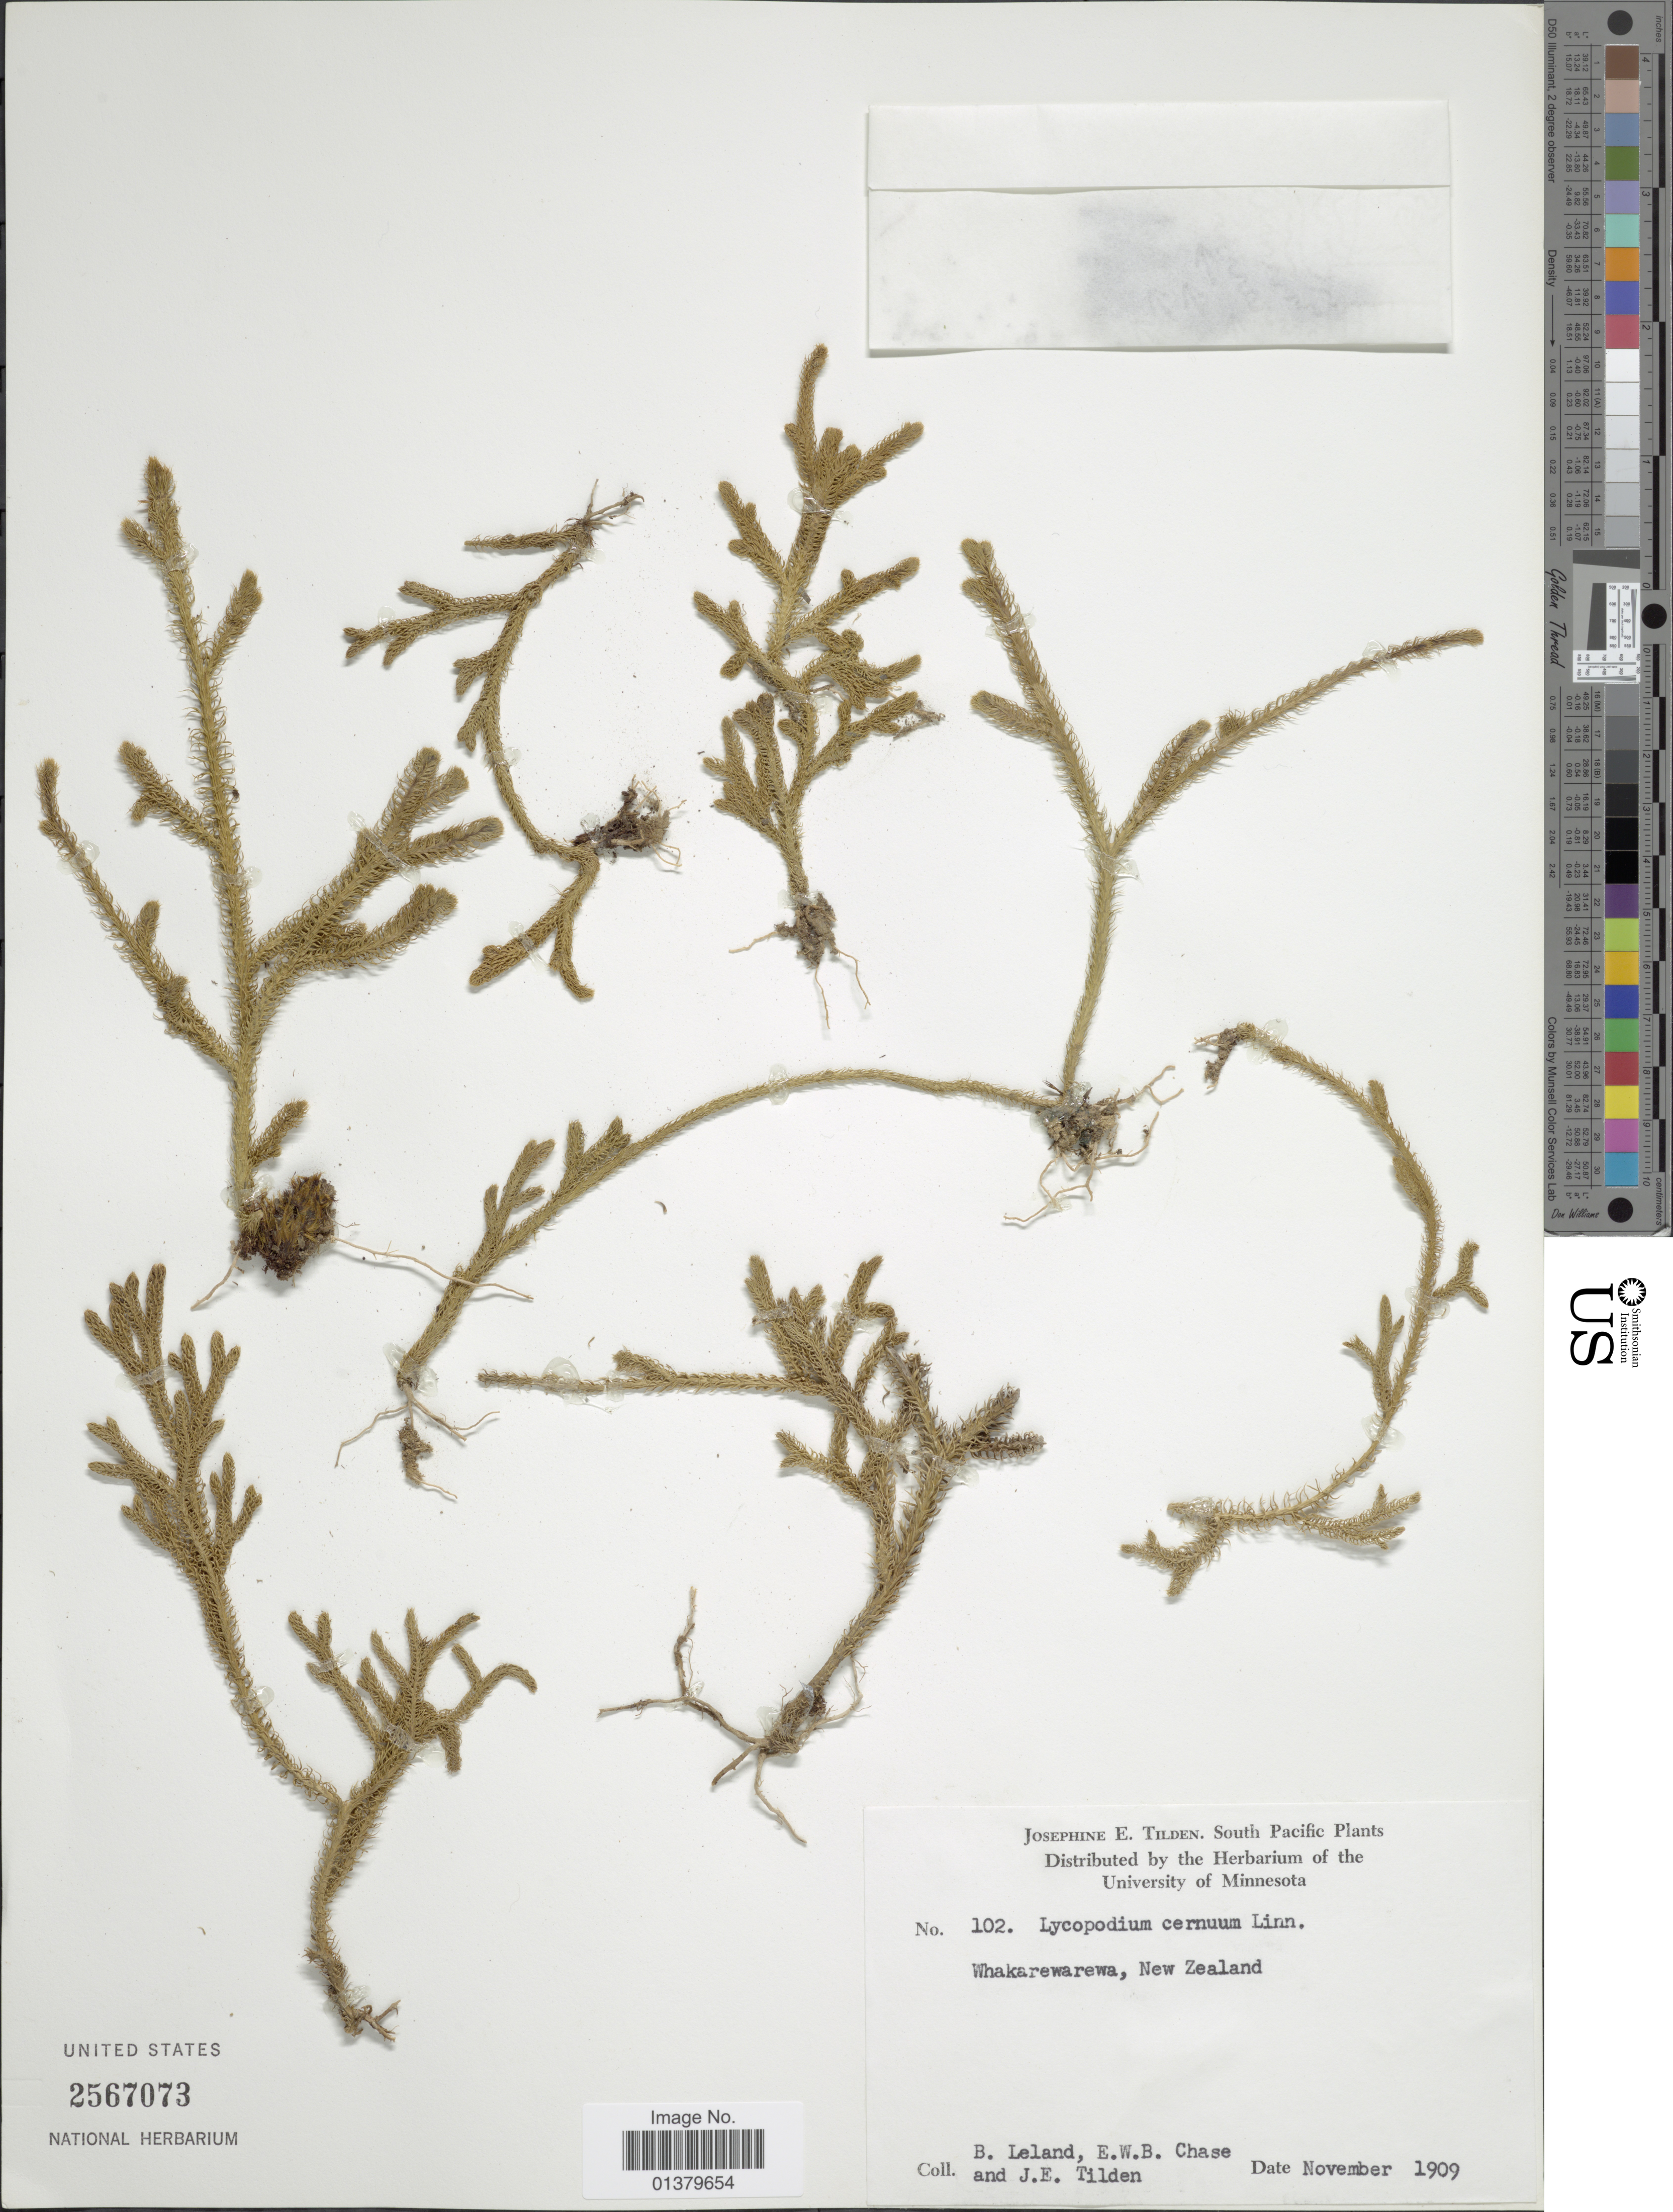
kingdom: Plantae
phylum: Tracheophyta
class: Lycopodiopsida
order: Lycopodiales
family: Lycopodiaceae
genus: Palhinhaea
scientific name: Palhinhaea cernua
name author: (L.) Vasc. & Franco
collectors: B. Leland, E. W. Chase & J. E. Tilden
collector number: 102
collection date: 1909-11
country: New Zealand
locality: Whakarewarewa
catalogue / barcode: US 2567073